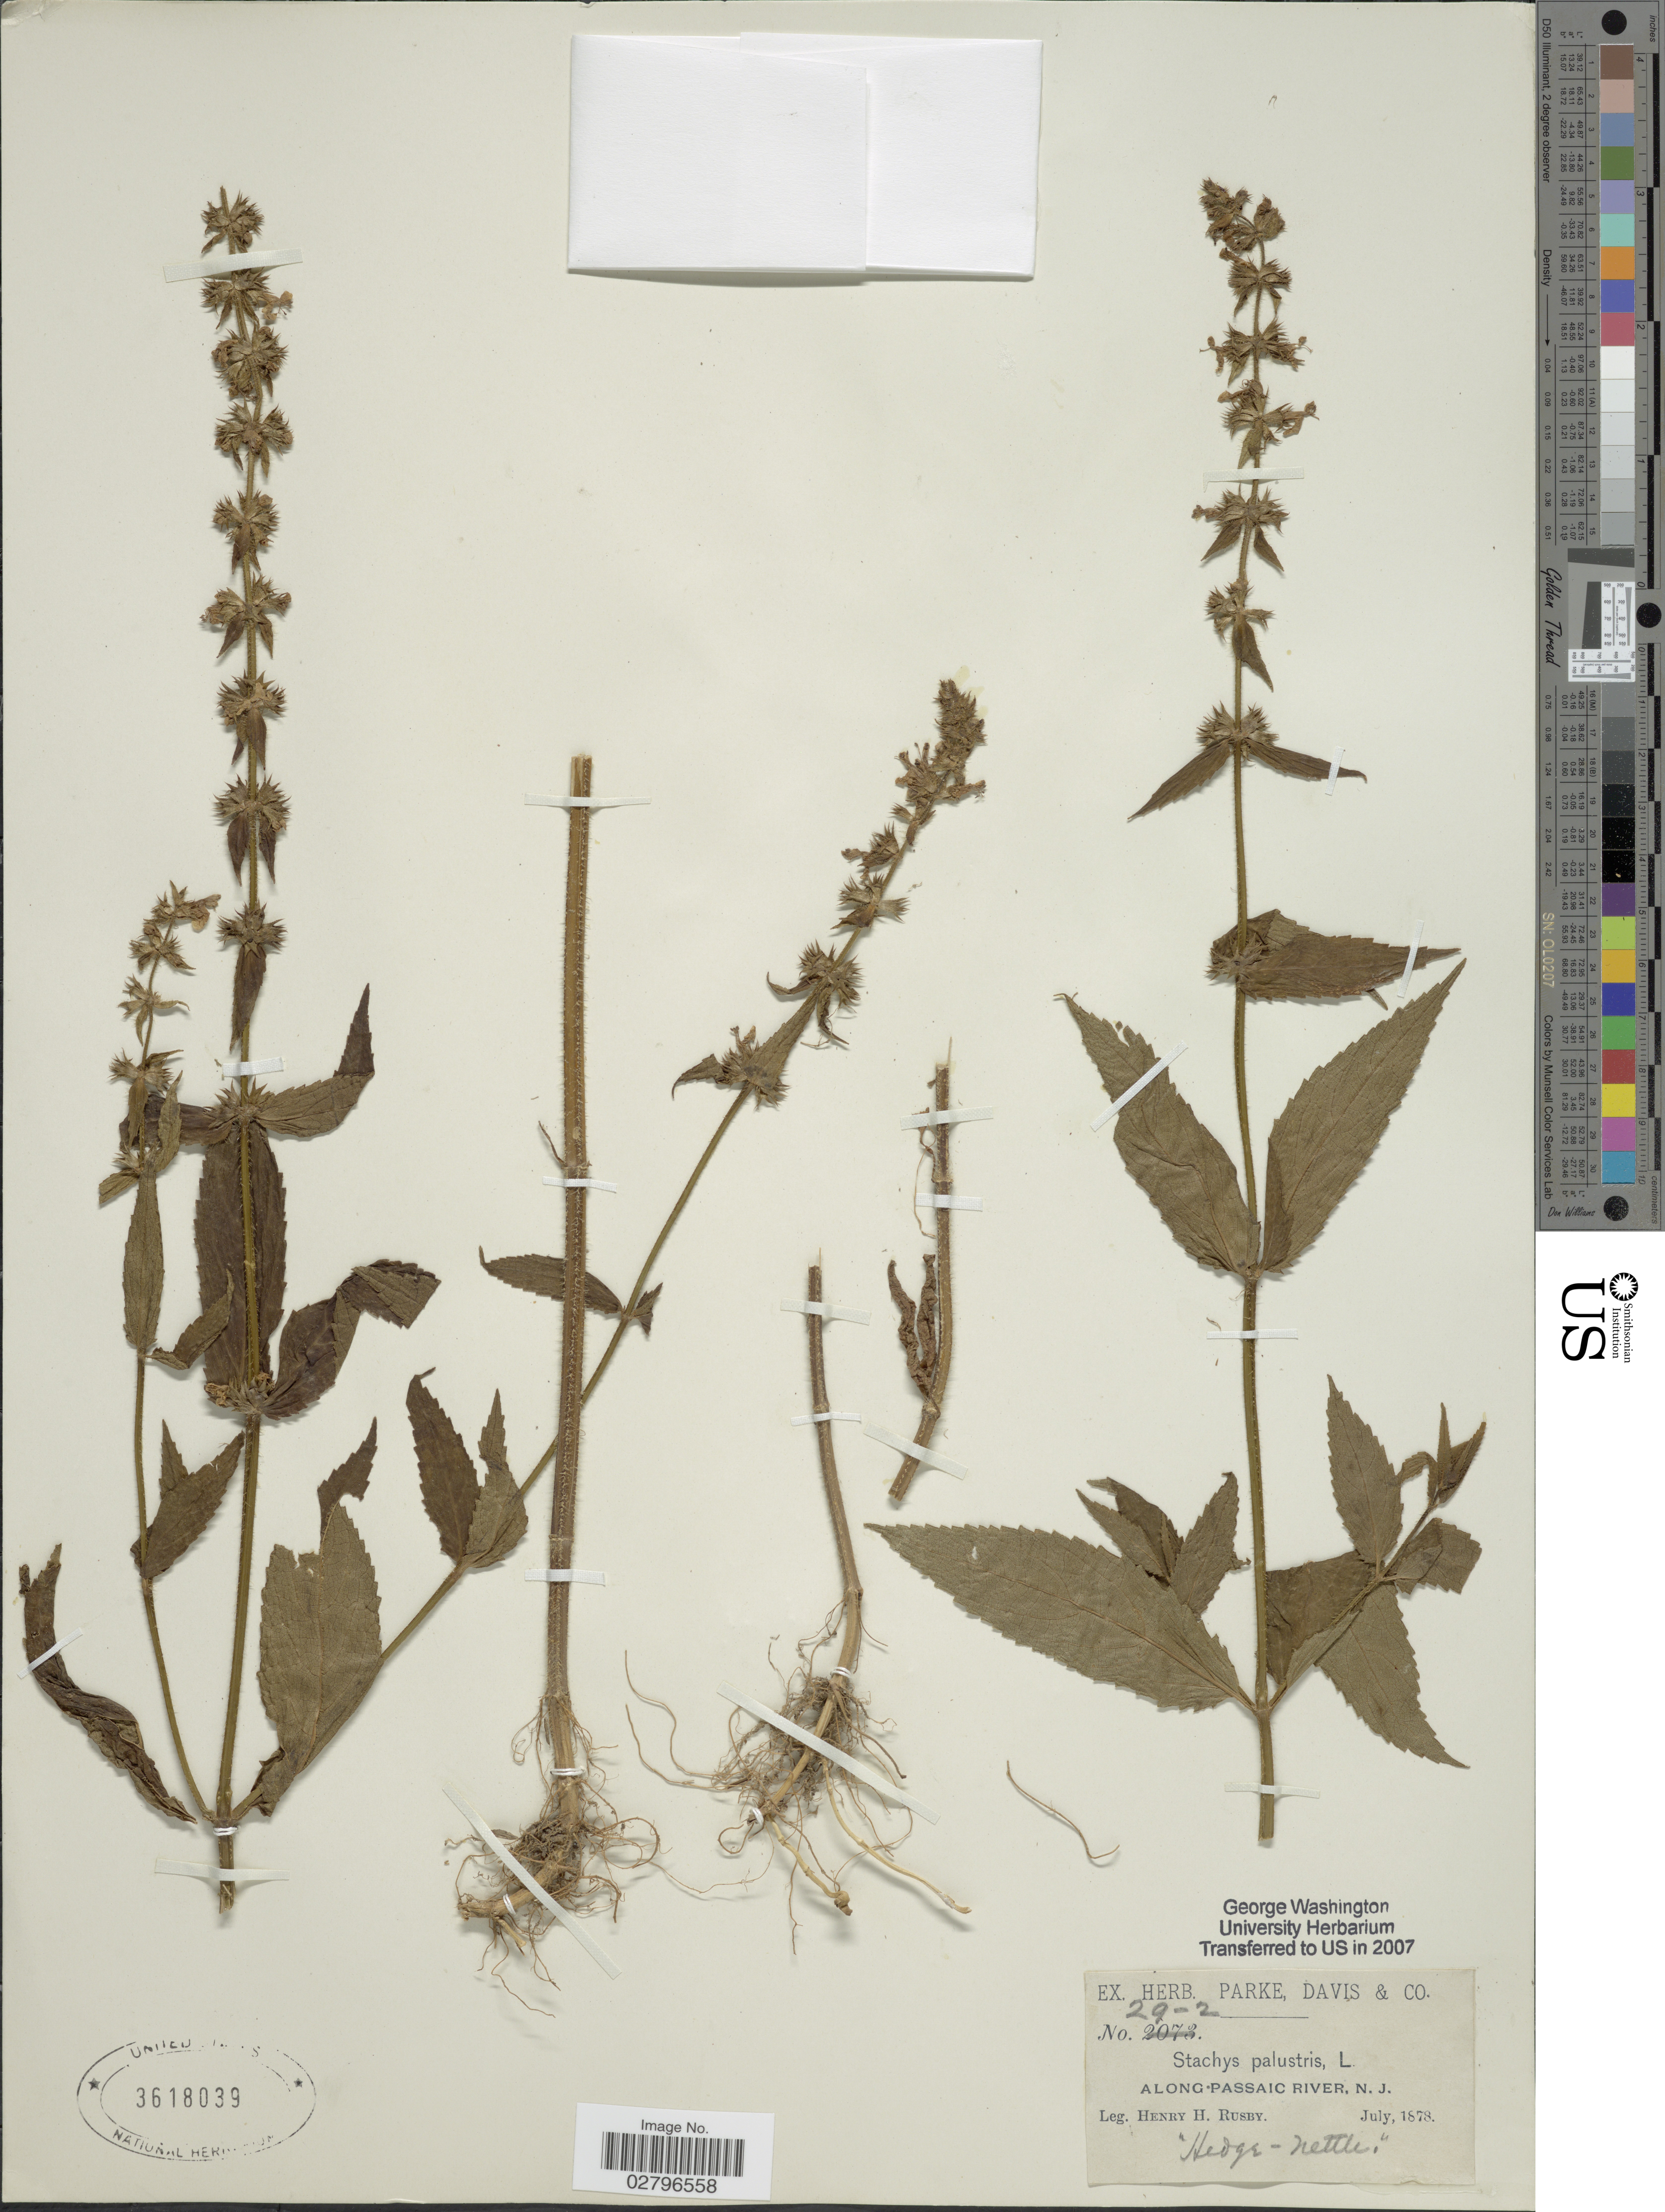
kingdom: Plantae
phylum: Tracheophyta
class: Magnoliopsida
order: Lamiales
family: Lamiaceae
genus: Stachys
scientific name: Stachys pilosa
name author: Nutt.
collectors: H. H. Rusby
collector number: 29-2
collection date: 1878-07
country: United States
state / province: New Jersey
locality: Along Passaic River.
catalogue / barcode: US 3618039